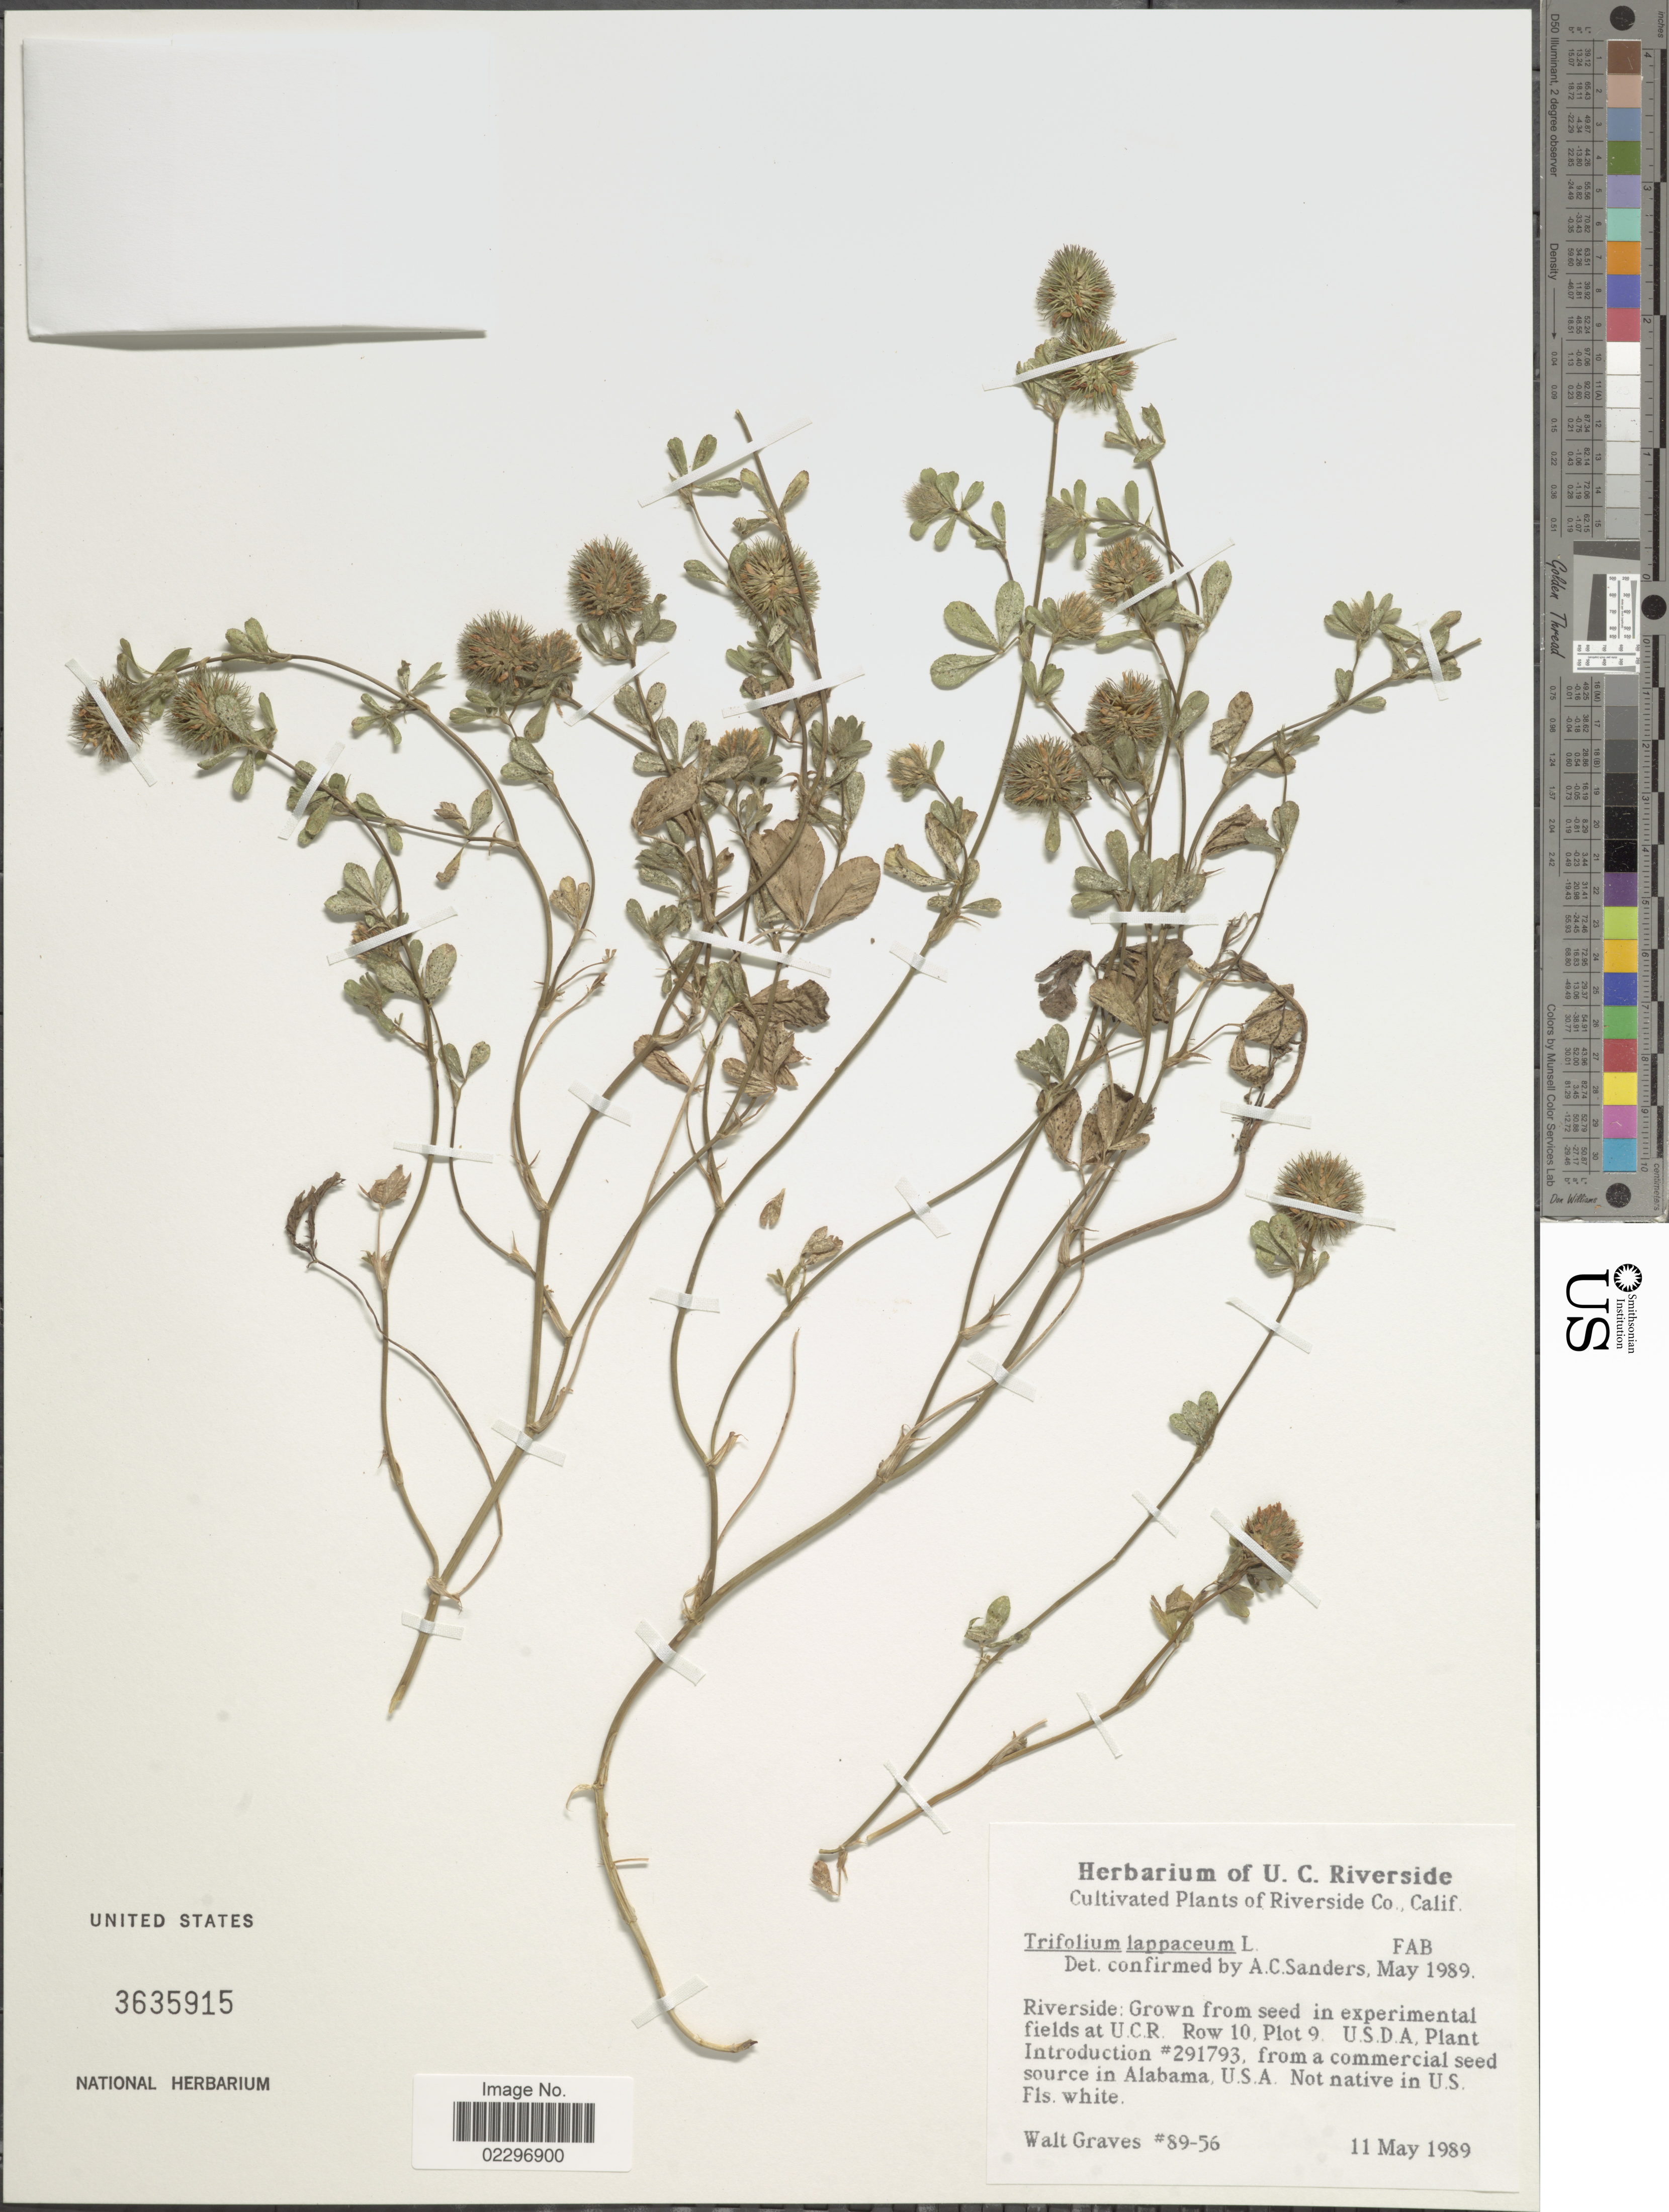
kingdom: Plantae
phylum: Tracheophyta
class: Magnoliopsida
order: Fabales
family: Fabaceae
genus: Trifolium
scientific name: Trifolium lappaceum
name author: L.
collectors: W. Graves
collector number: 89-56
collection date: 1989-05-11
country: United States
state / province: California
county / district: Riverside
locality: Riverside Co. Riverside: Grown from seed in experimental fields at U.C.R. Row 10, Plot 9. U.S.D.A. Plant Introduction # 2917393, from a commercial seed source in Alabama, U.S.A.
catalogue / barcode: US 3635915